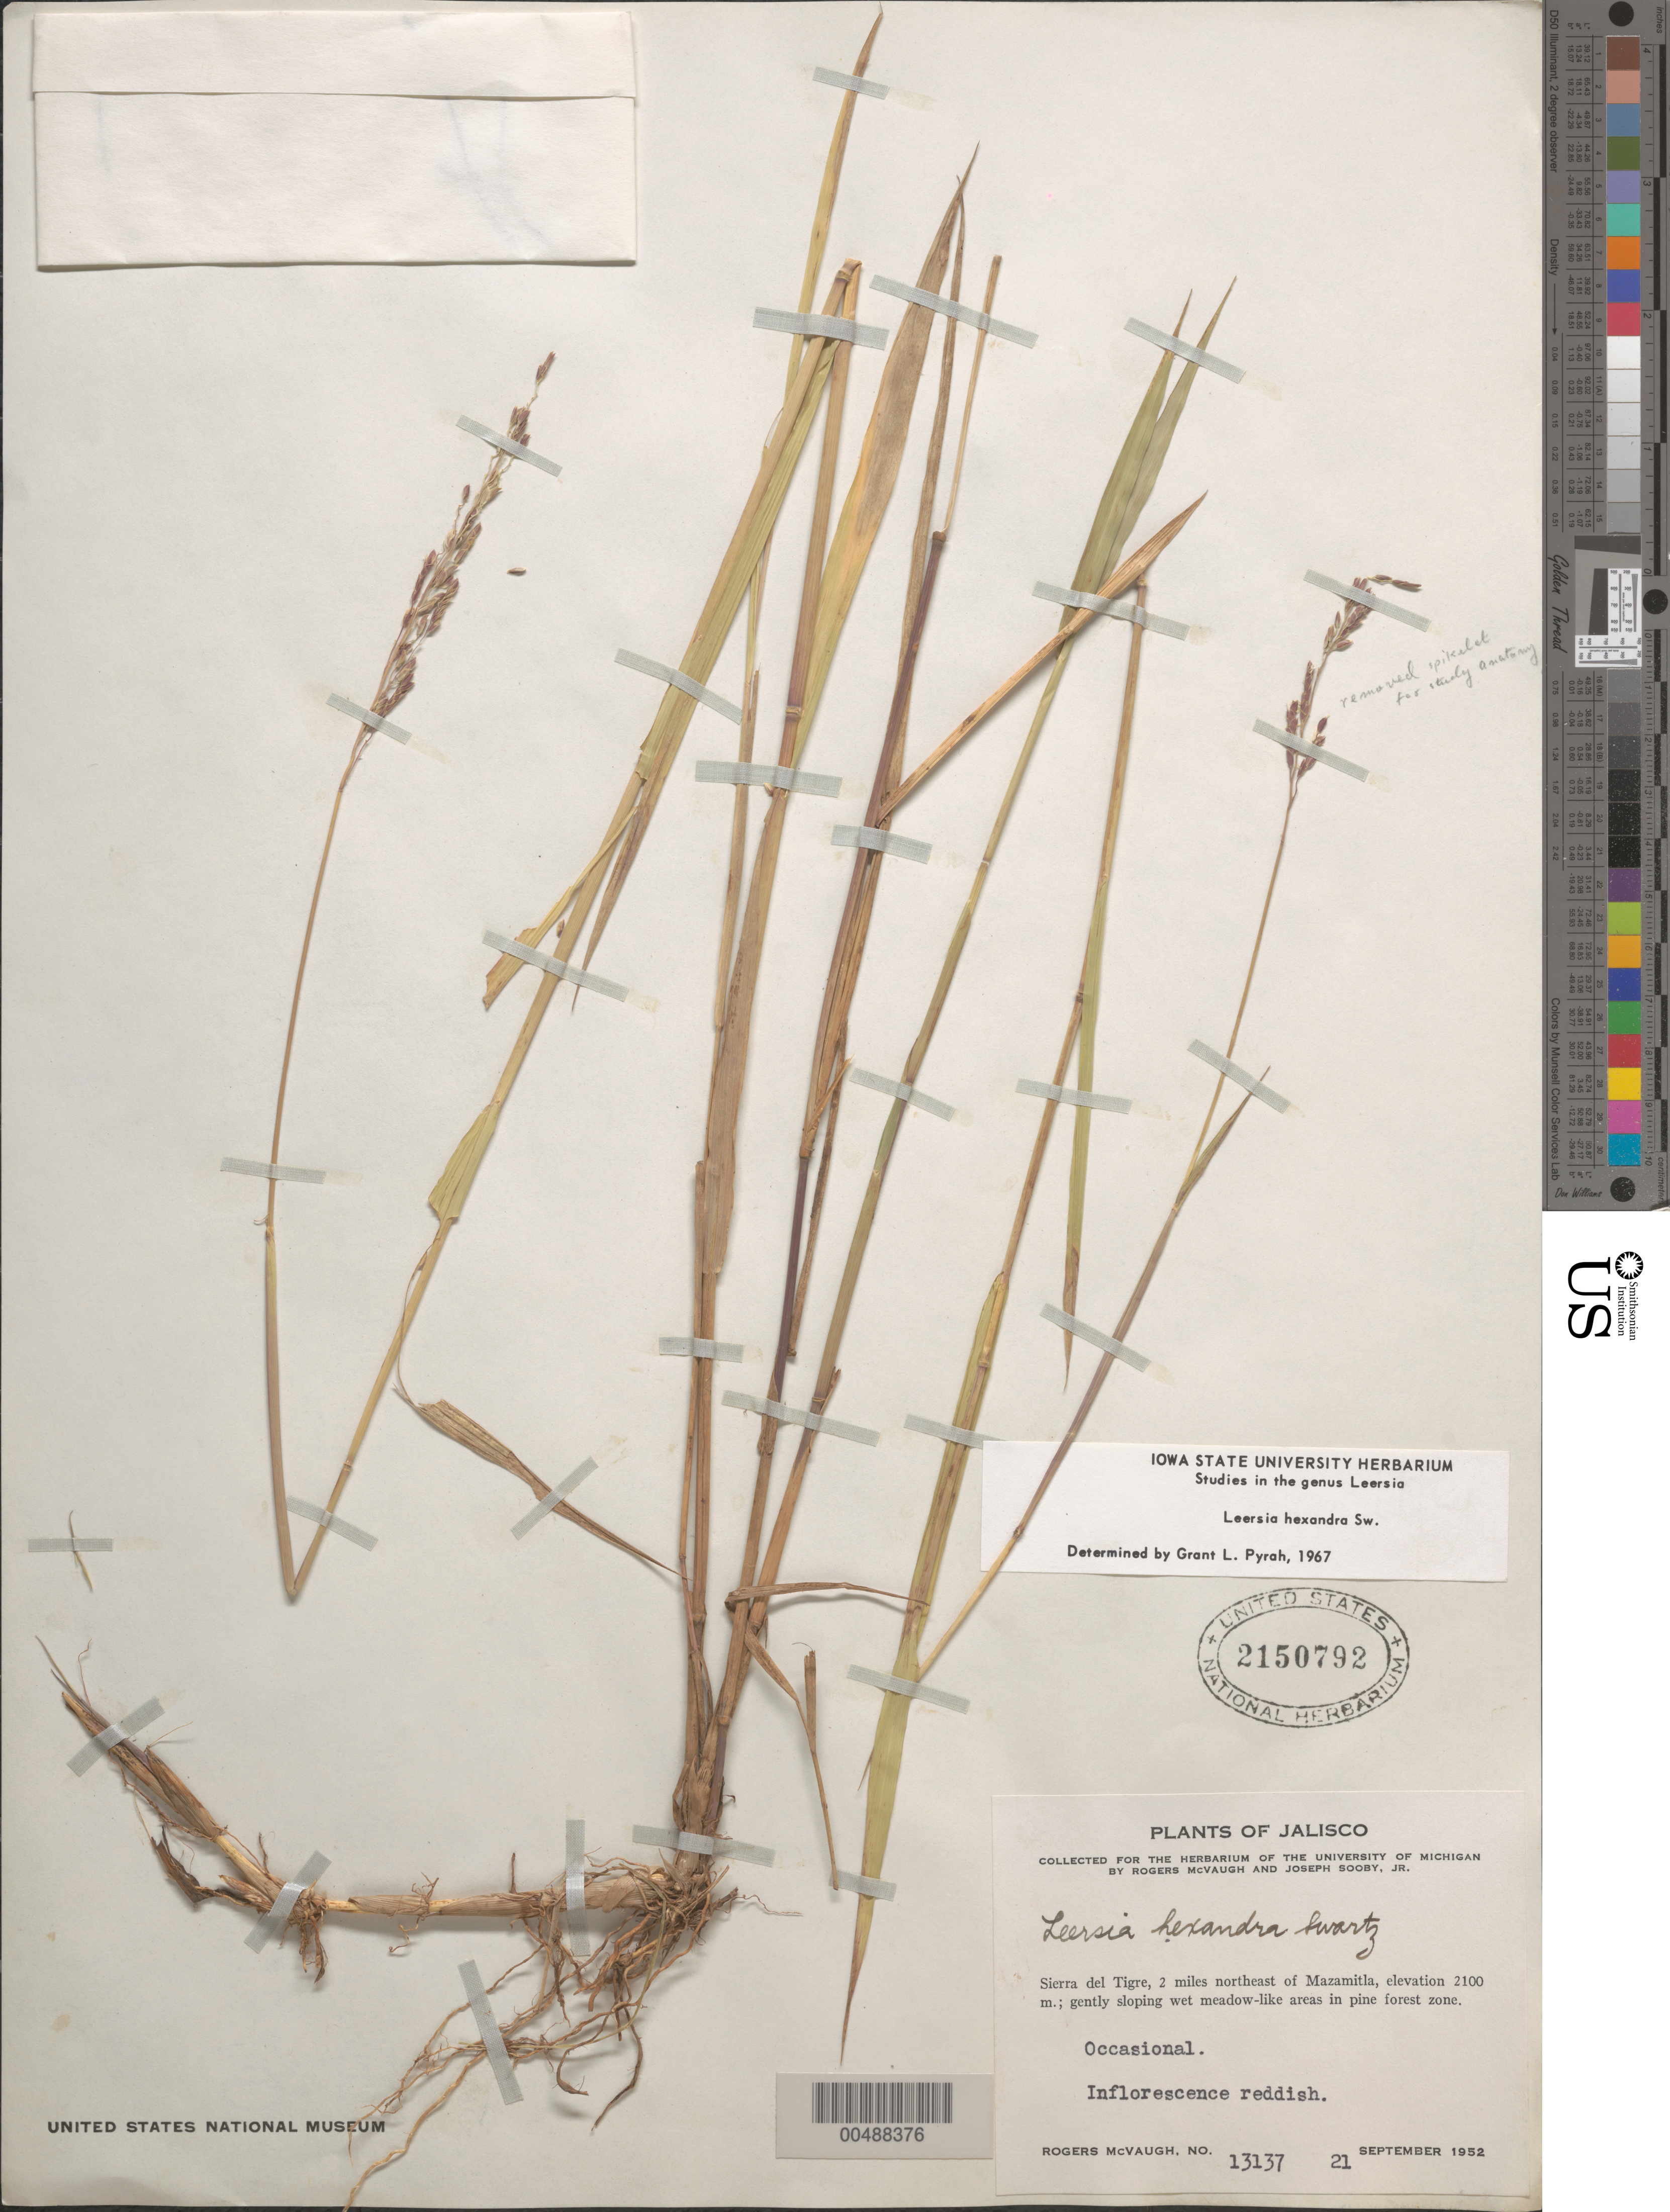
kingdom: Plantae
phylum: Tracheophyta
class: Liliopsida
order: Poales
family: Poaceae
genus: Leersia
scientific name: Leersia hexandra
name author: Sw.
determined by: Pyrah, G. L.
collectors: R. McVaugh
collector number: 13137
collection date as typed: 21 Sep 1952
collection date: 1952-09-21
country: Mexico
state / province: Jalisco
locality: Sierra del Tigre, 2 mi NE of Mazamitla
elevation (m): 2100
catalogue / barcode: US 2150792